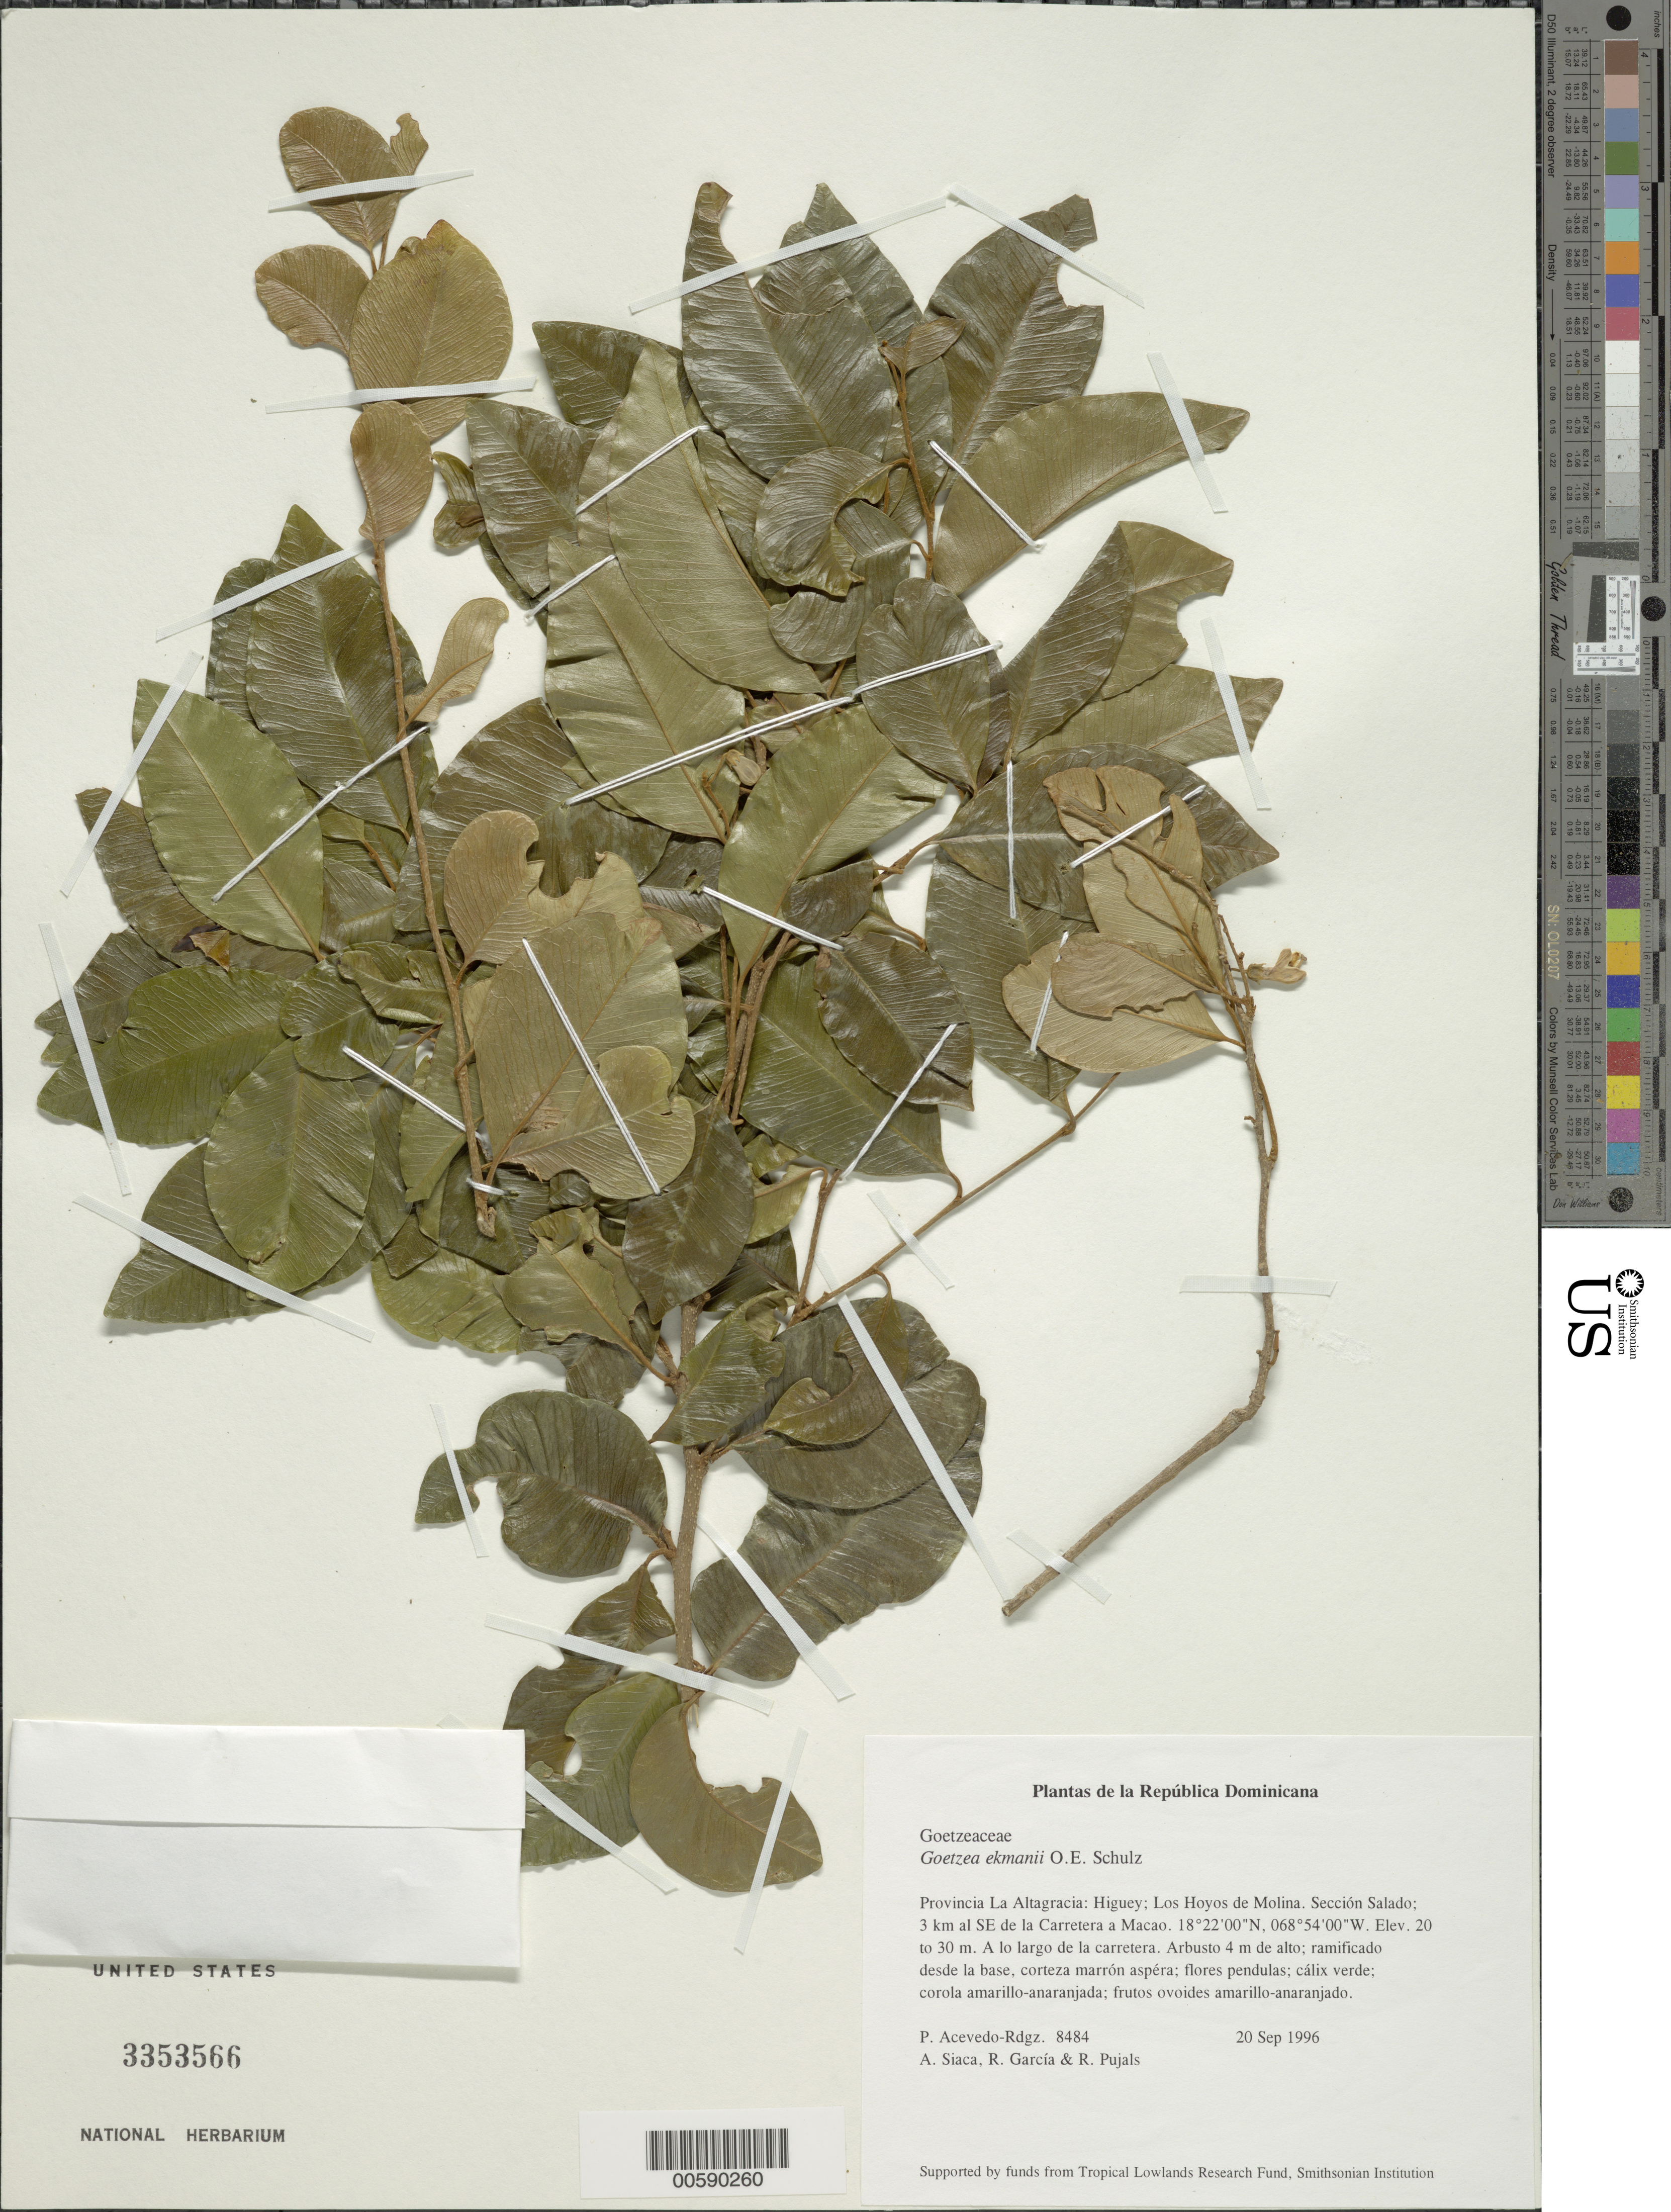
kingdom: Plantae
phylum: Tracheophyta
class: Magnoliopsida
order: Solanales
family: Solanaceae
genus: Goetzea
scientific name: Goetzea ekmanii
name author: O.E. Schulz ex O.C. Schmidt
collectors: P. Acevedo-Rodr., A. Siaca, R. G. García & R. Pujals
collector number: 8484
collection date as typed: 20 Sep 1996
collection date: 1996-09-20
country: Dominican Republic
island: Hispaniola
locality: Provincia La Altagracia: Higuey; Los Hoyos de Molina. Sección Salado; 3 km al SE de la Carretera a Macao.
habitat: A lo largo de la carretera.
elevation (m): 20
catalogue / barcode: US 3353566